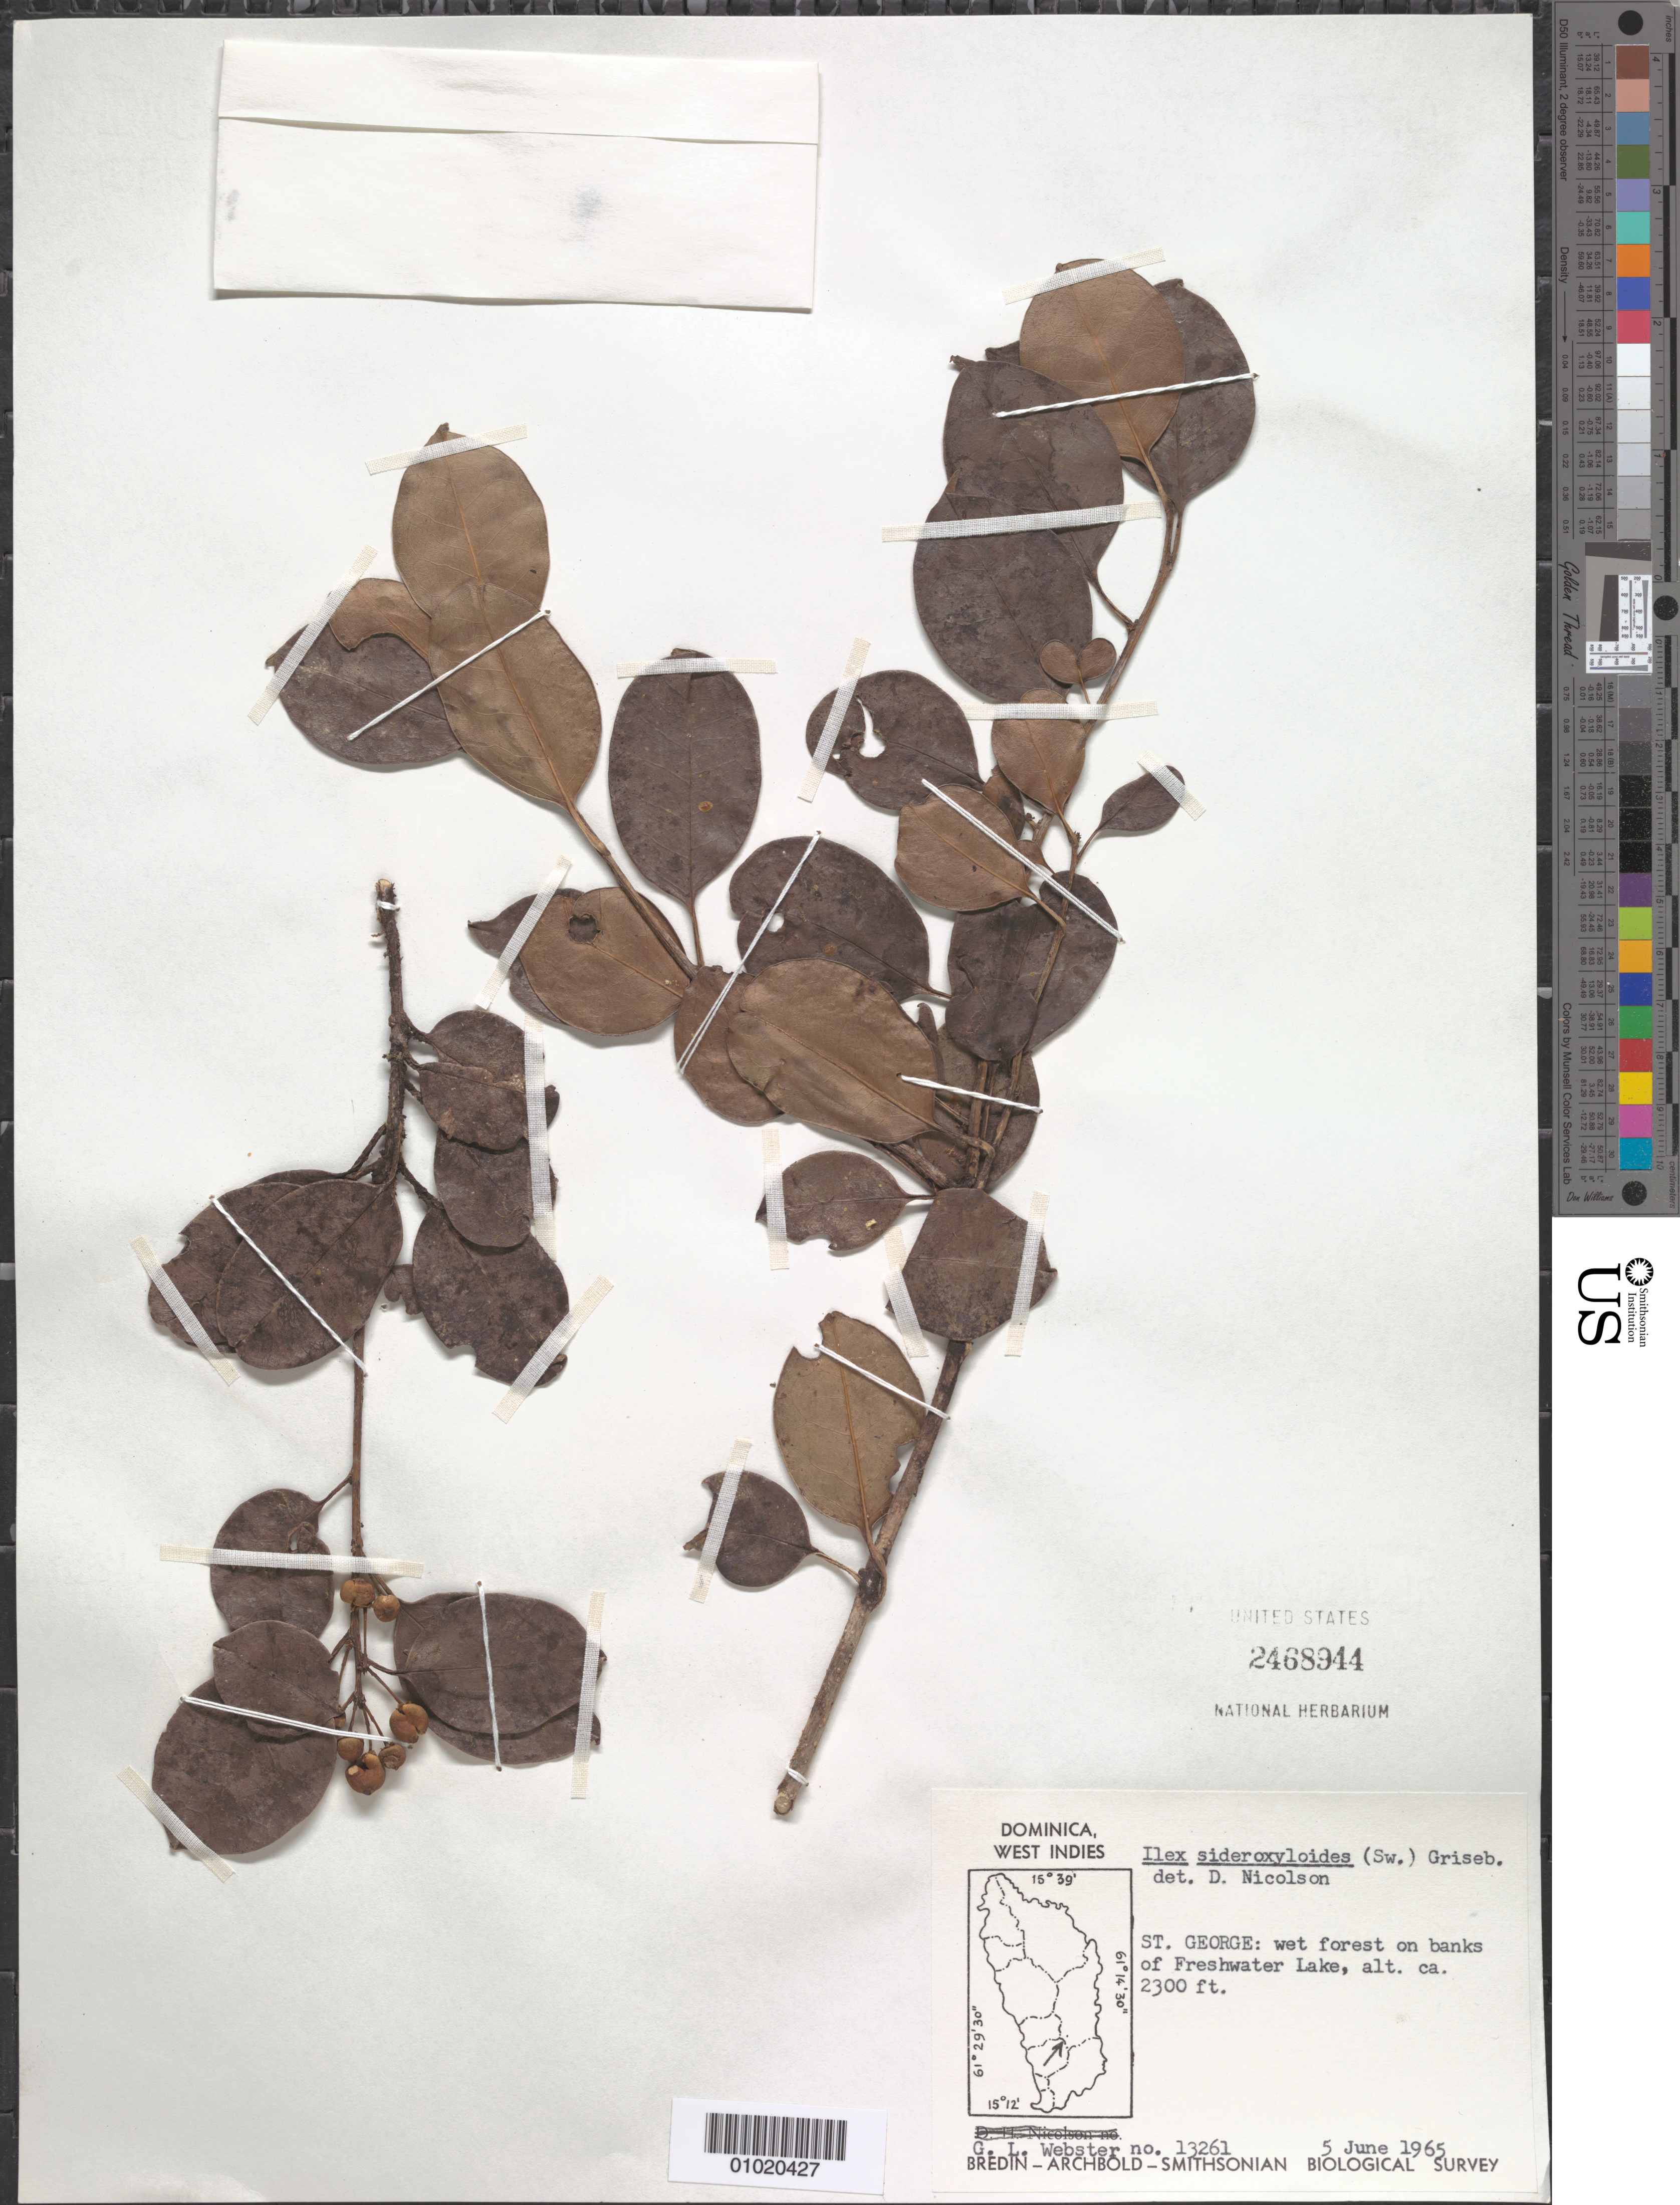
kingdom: Plantae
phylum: Tracheophyta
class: Magnoliopsida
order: Aquifoliales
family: Aquifoliaceae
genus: Ilex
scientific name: Ilex sideroxyloides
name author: (Sw.) Griseb.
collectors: G. L. Webster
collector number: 13261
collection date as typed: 05 Jun 1965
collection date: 1965-06-05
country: Dominica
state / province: St. George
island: Dominica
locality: Wet forest on banks of Freshwater Lake.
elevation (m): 701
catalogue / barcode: US 2468944